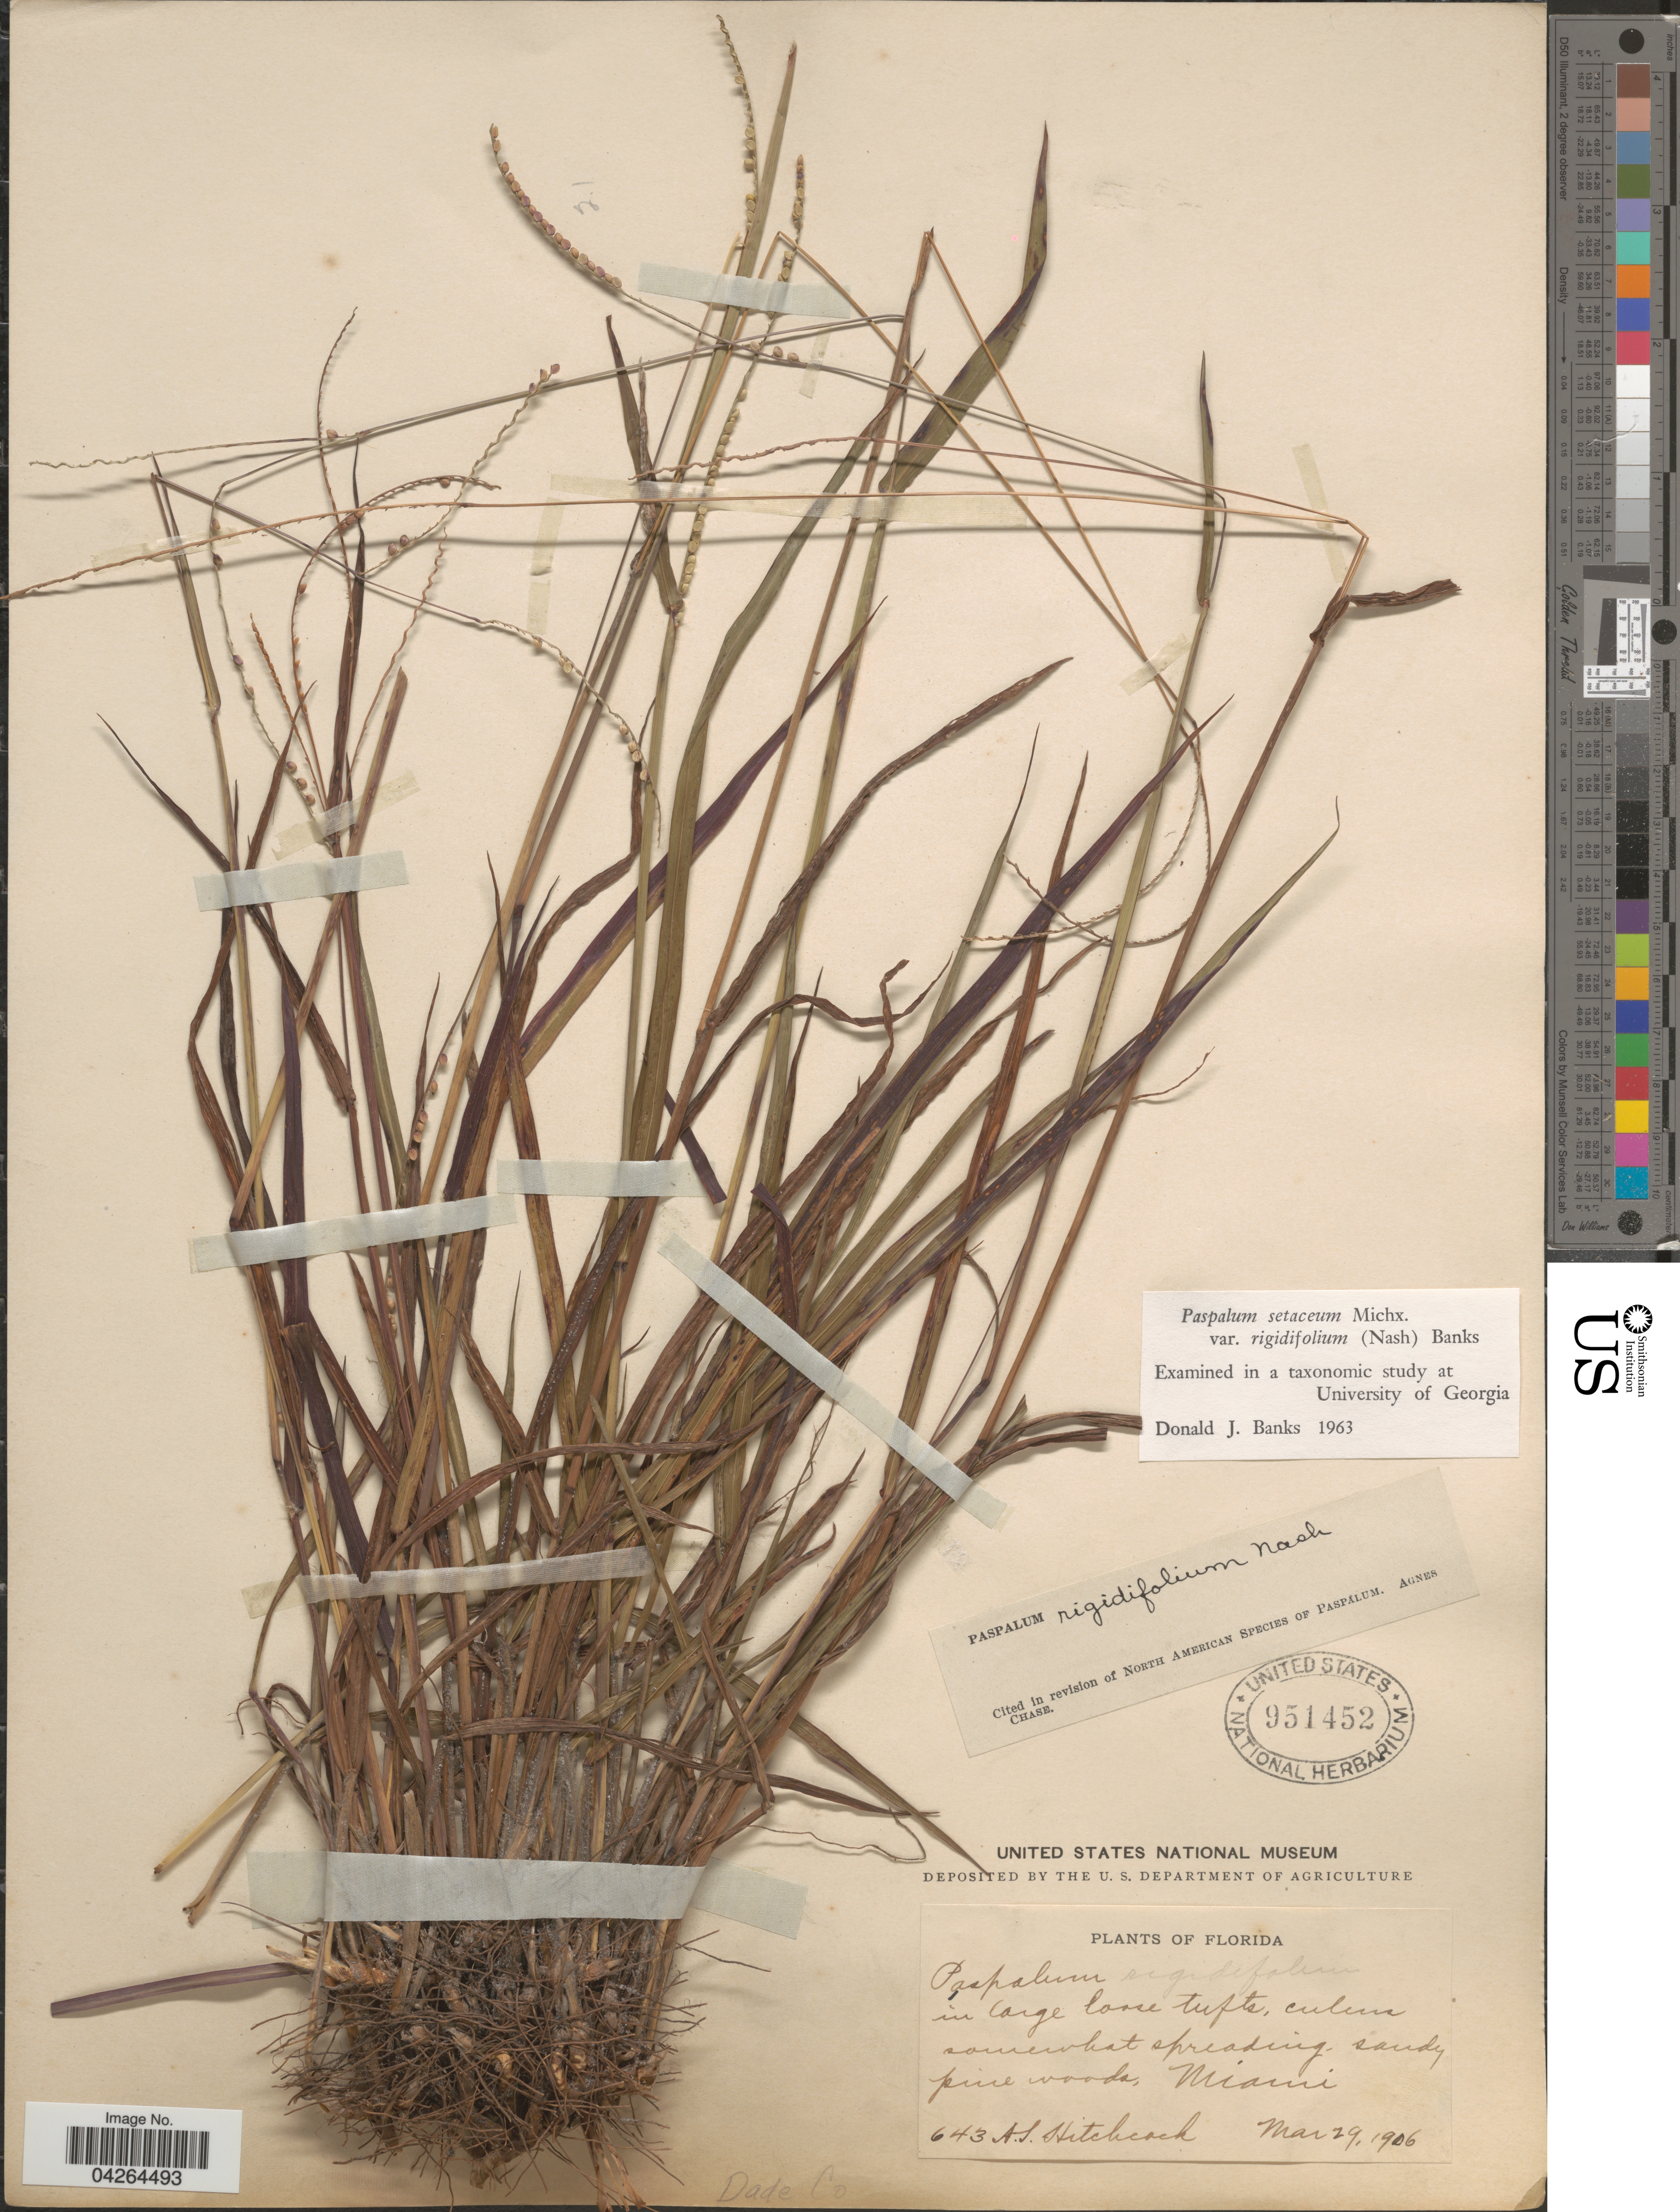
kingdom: Plantae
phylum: Tracheophyta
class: Liliopsida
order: Poales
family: Poaceae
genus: Paspalum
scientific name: Paspalum setaceum var. rigidifolium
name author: (Nash) D.J. Banks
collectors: A. S. Hitchcock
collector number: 643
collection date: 1906-03-29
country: United States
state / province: Florida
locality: Sandy pine woods. Miami. Dade Co.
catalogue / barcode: US 951452